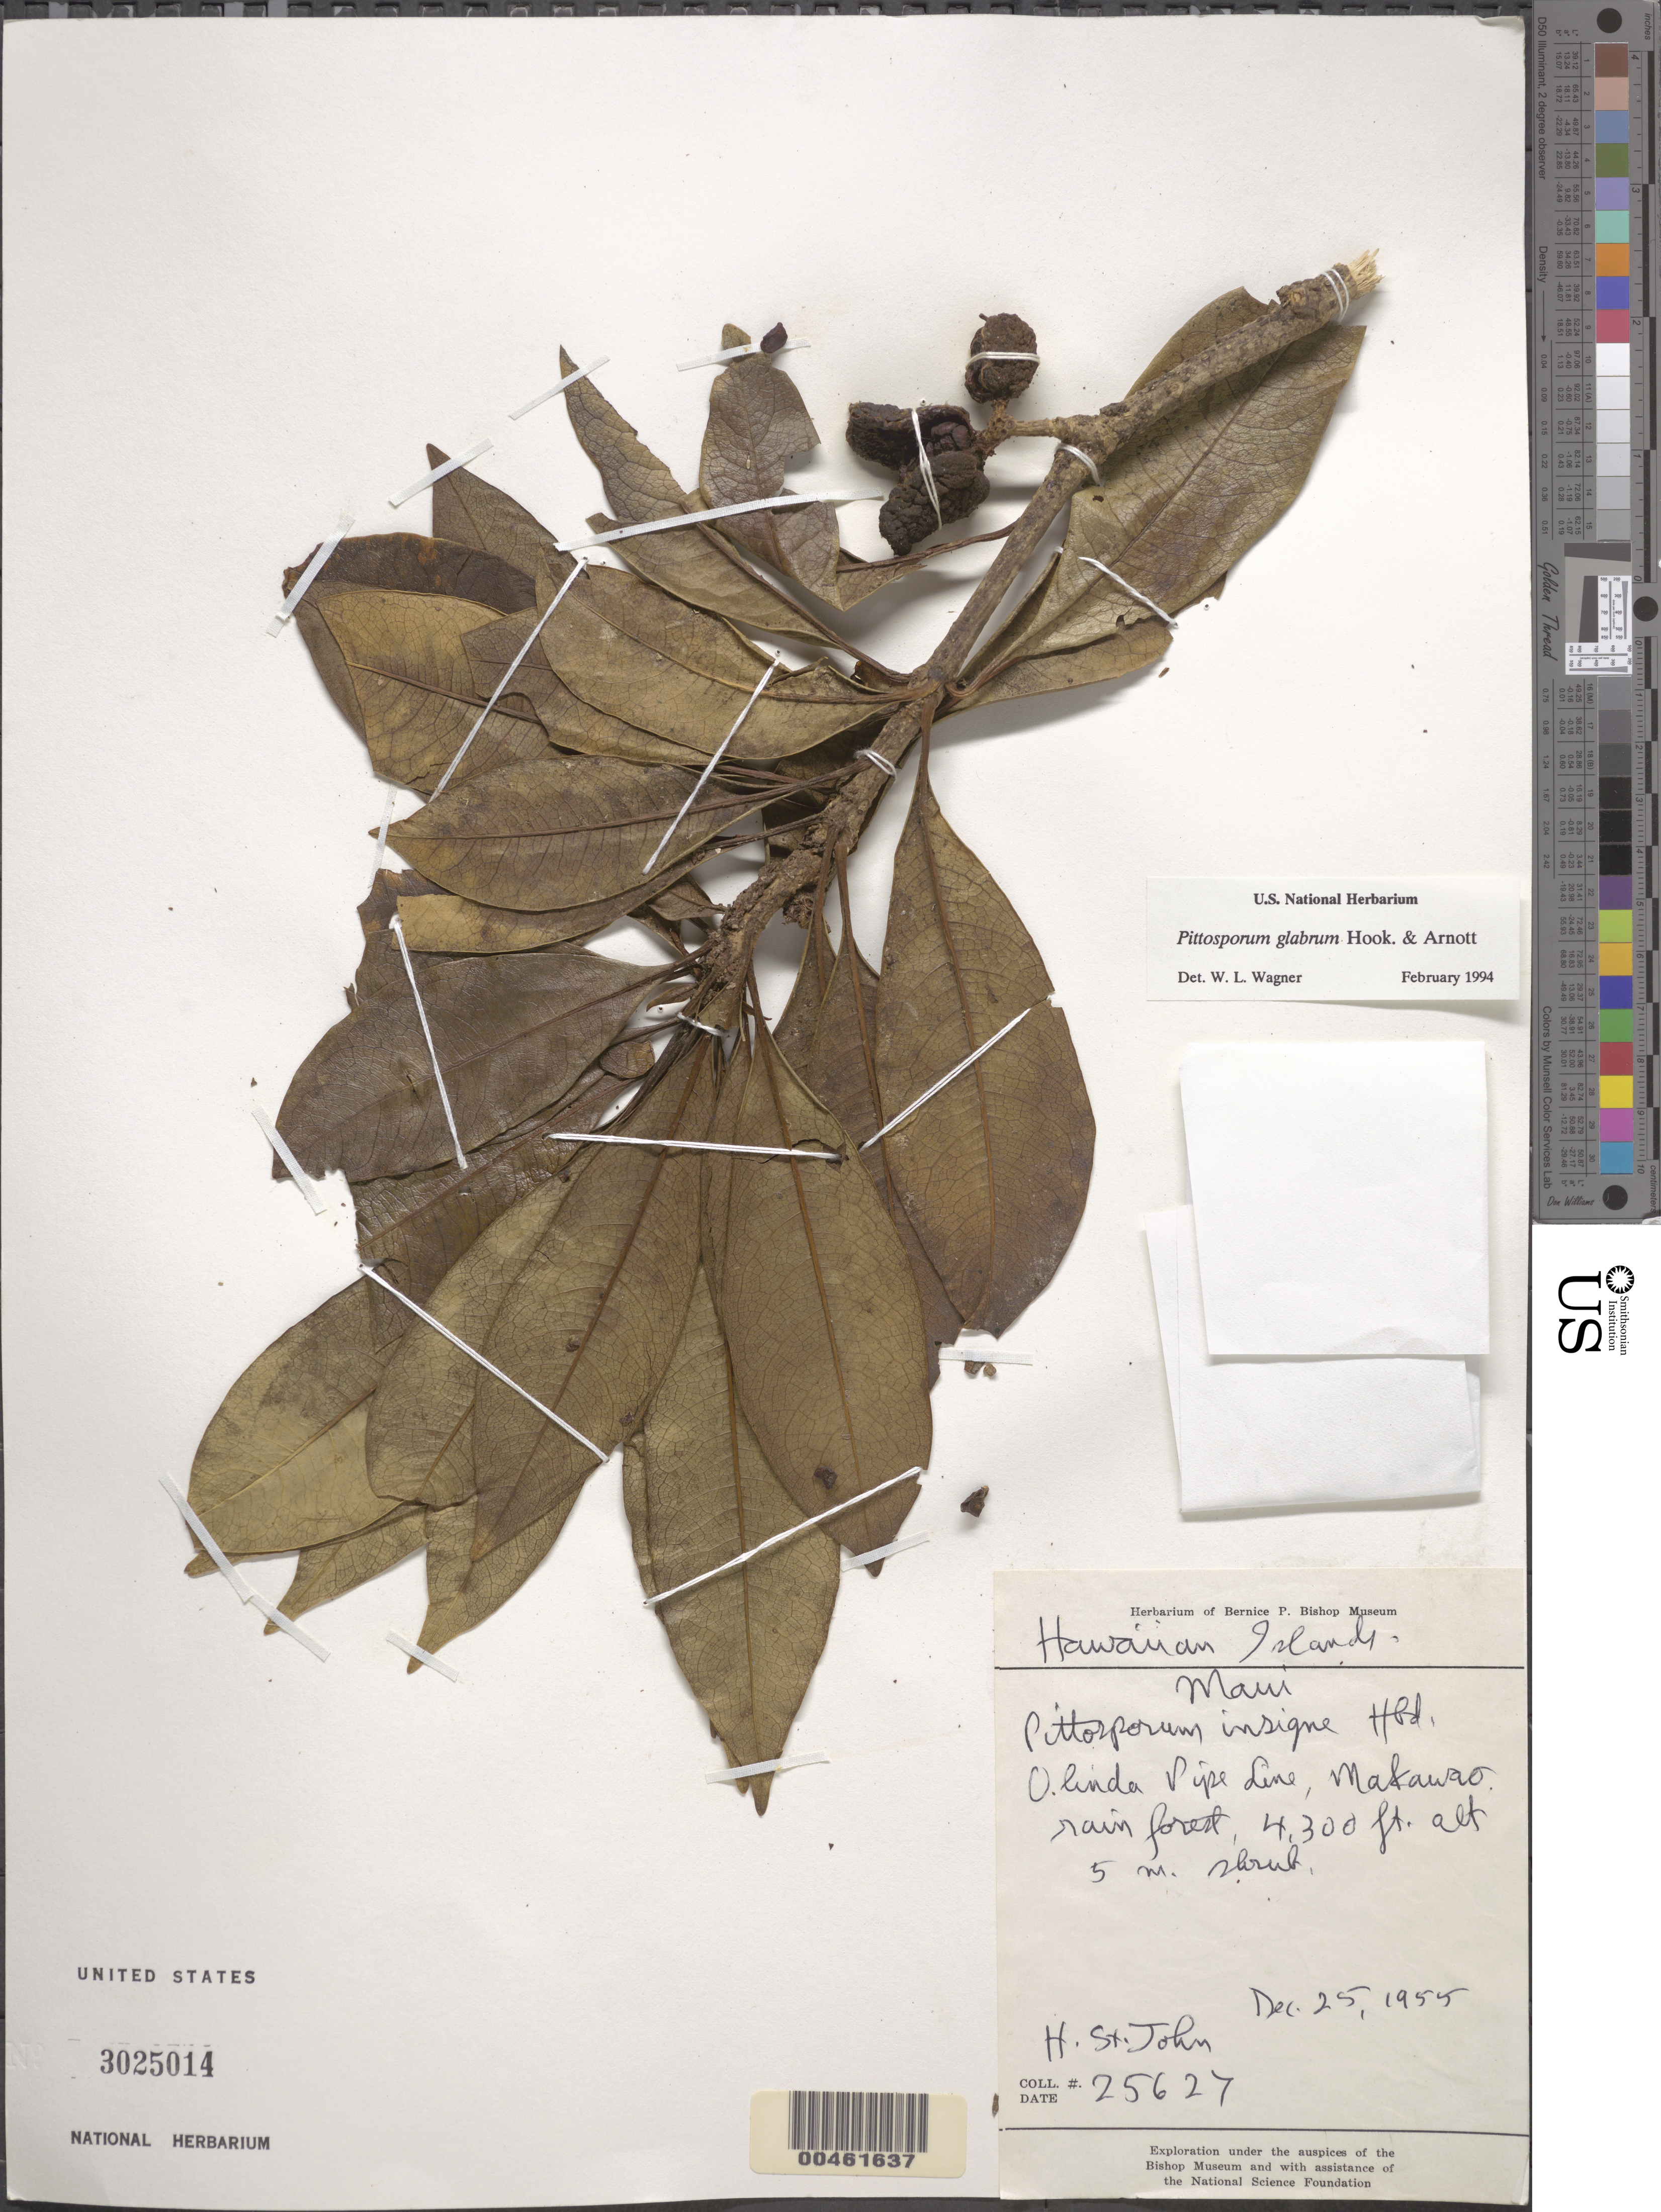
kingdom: Plantae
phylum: Tracheophyta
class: Magnoliopsida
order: Apiales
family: Pittosporaceae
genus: Pittosporum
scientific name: Pittosporum glabrum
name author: Hook. & Arn.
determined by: Wagner, W. L., (BOT), Smithsonian Institution - National Museum of Natural History (UNITED STATES)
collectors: H. St. John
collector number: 25627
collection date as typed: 25 Dec 1955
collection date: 1955-12-25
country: United States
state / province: Hawaii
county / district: Maui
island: Maui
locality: Olinda Pipe Line, Makawao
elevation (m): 1311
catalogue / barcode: US 3025014